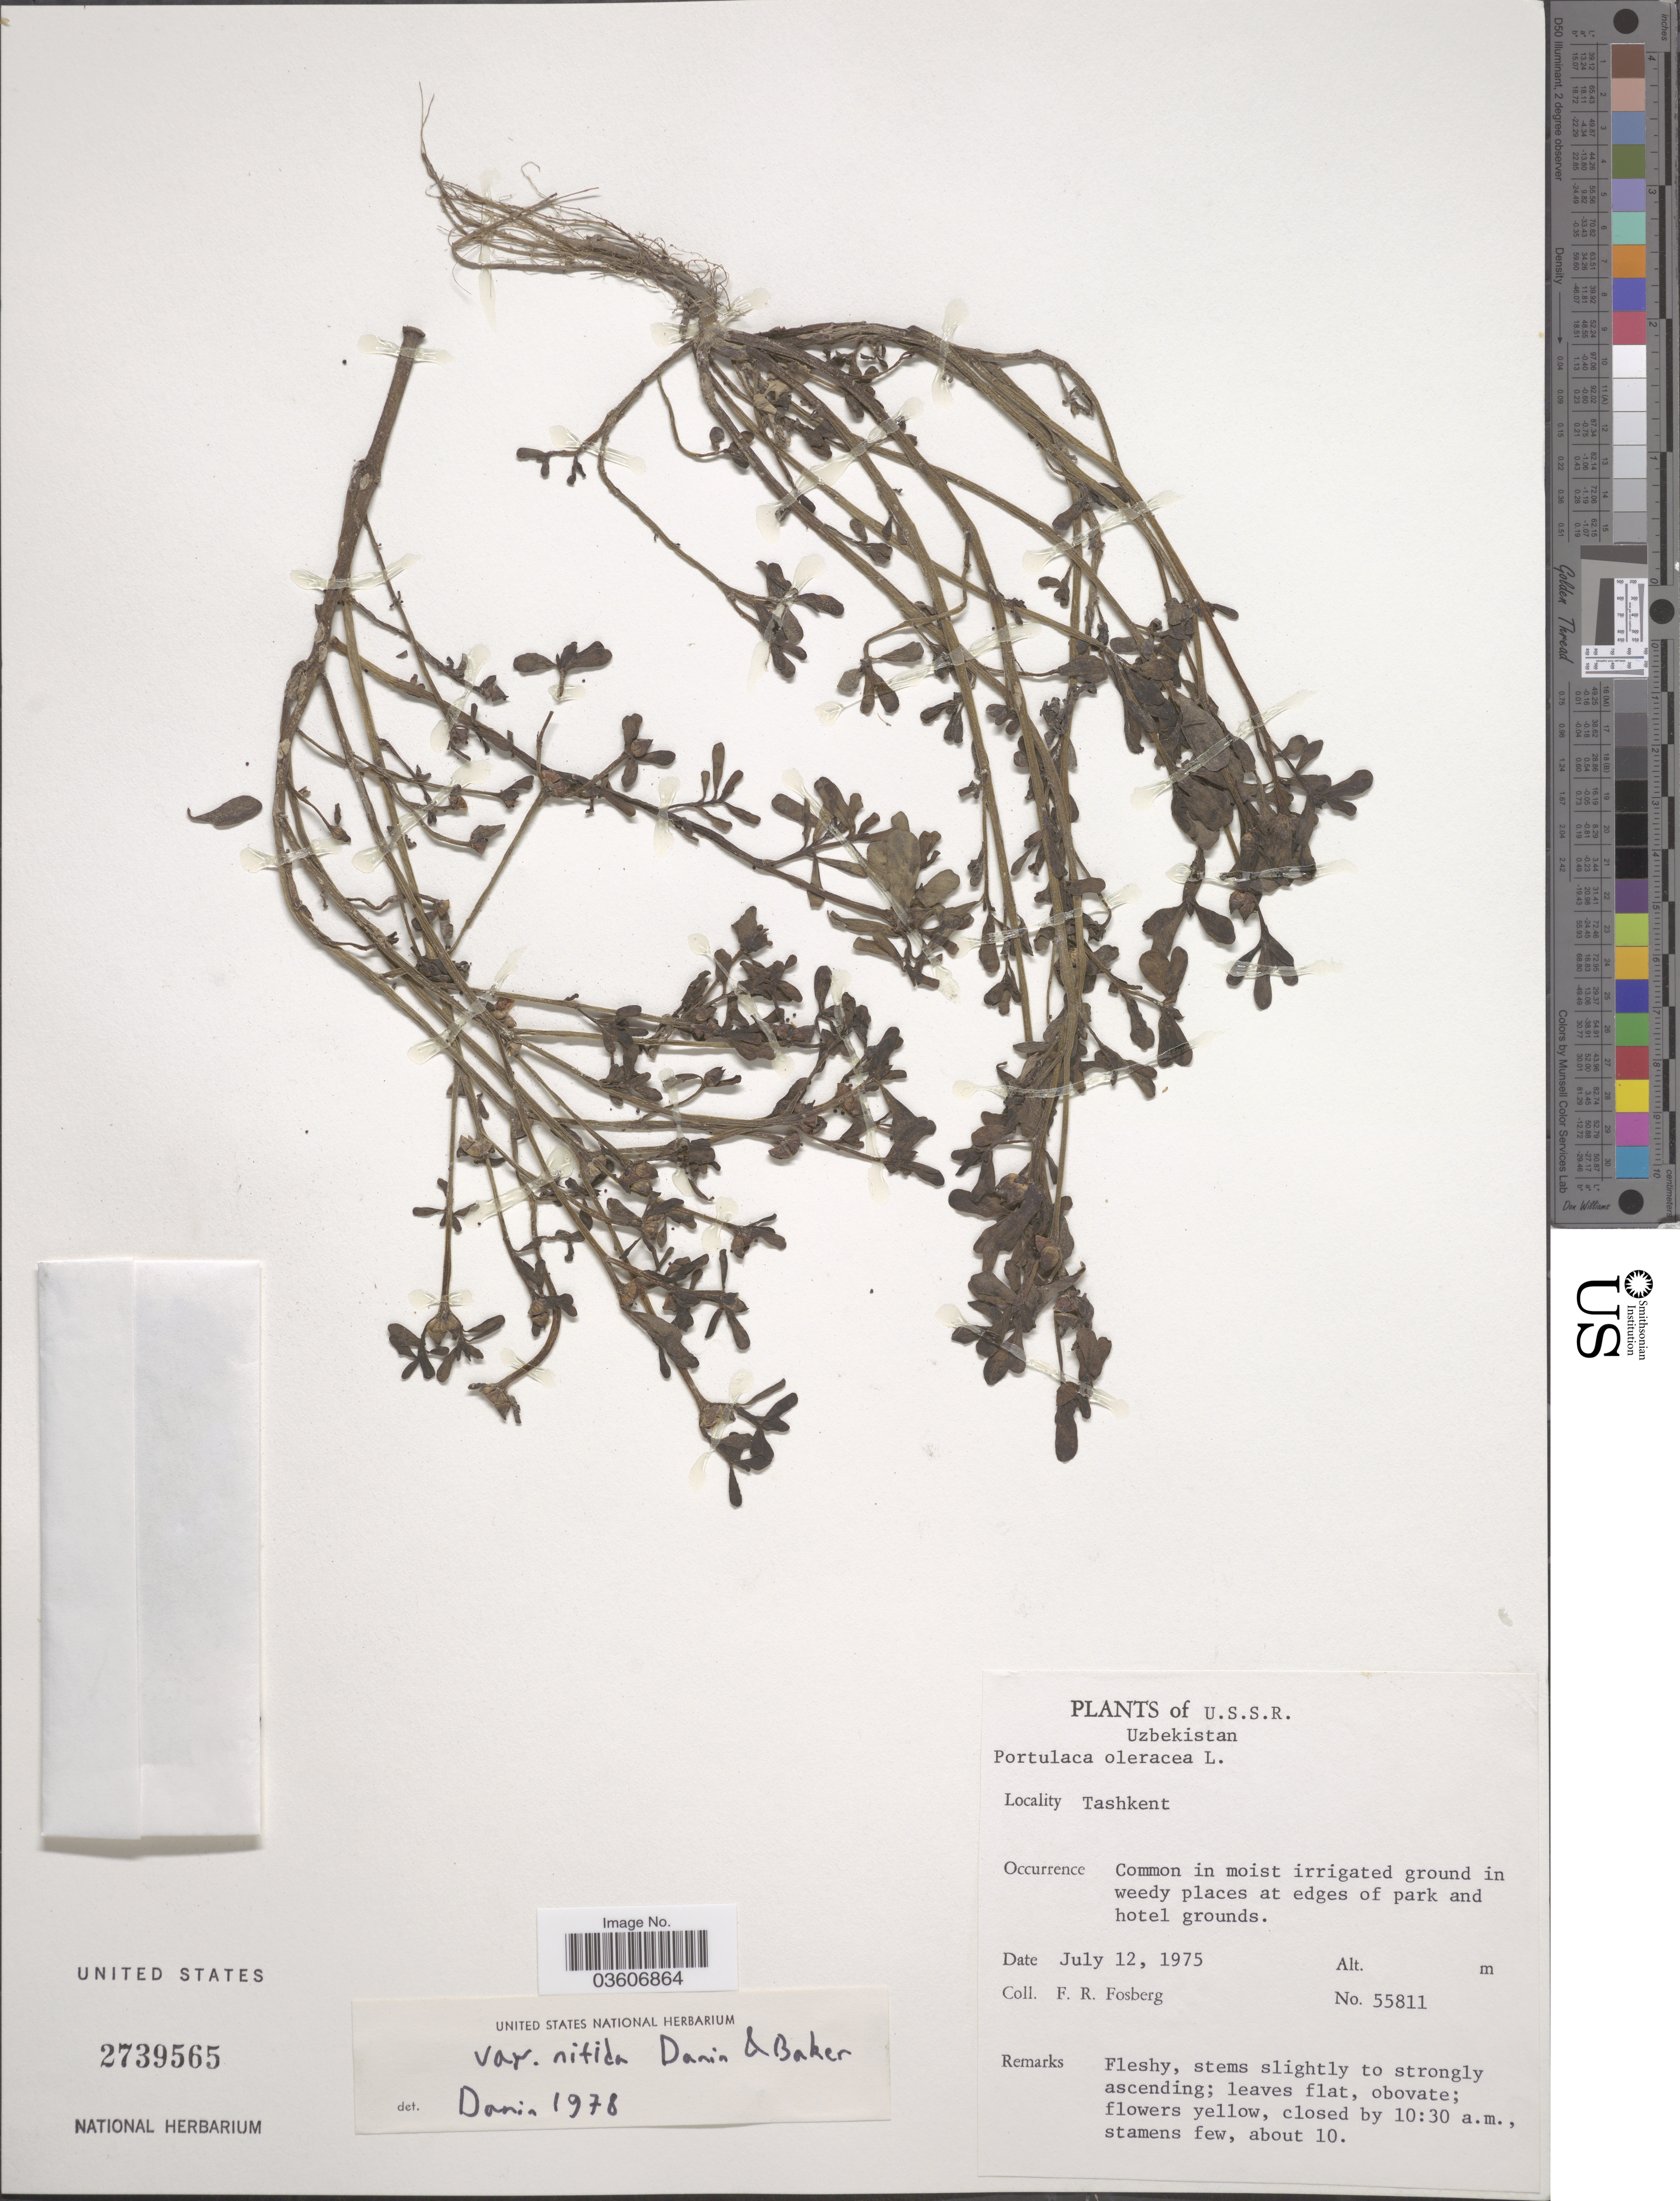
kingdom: Plantae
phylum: Tracheophyta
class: Magnoliopsida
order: Caryophyllales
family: Portulacaceae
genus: Portulaca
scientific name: Portulaca oleracea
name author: L.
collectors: F. R. Fosberg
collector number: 55811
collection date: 1975-07-12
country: Uzbekistan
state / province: Toshkent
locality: U.S.S.R. Tashkent.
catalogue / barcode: US 2739565